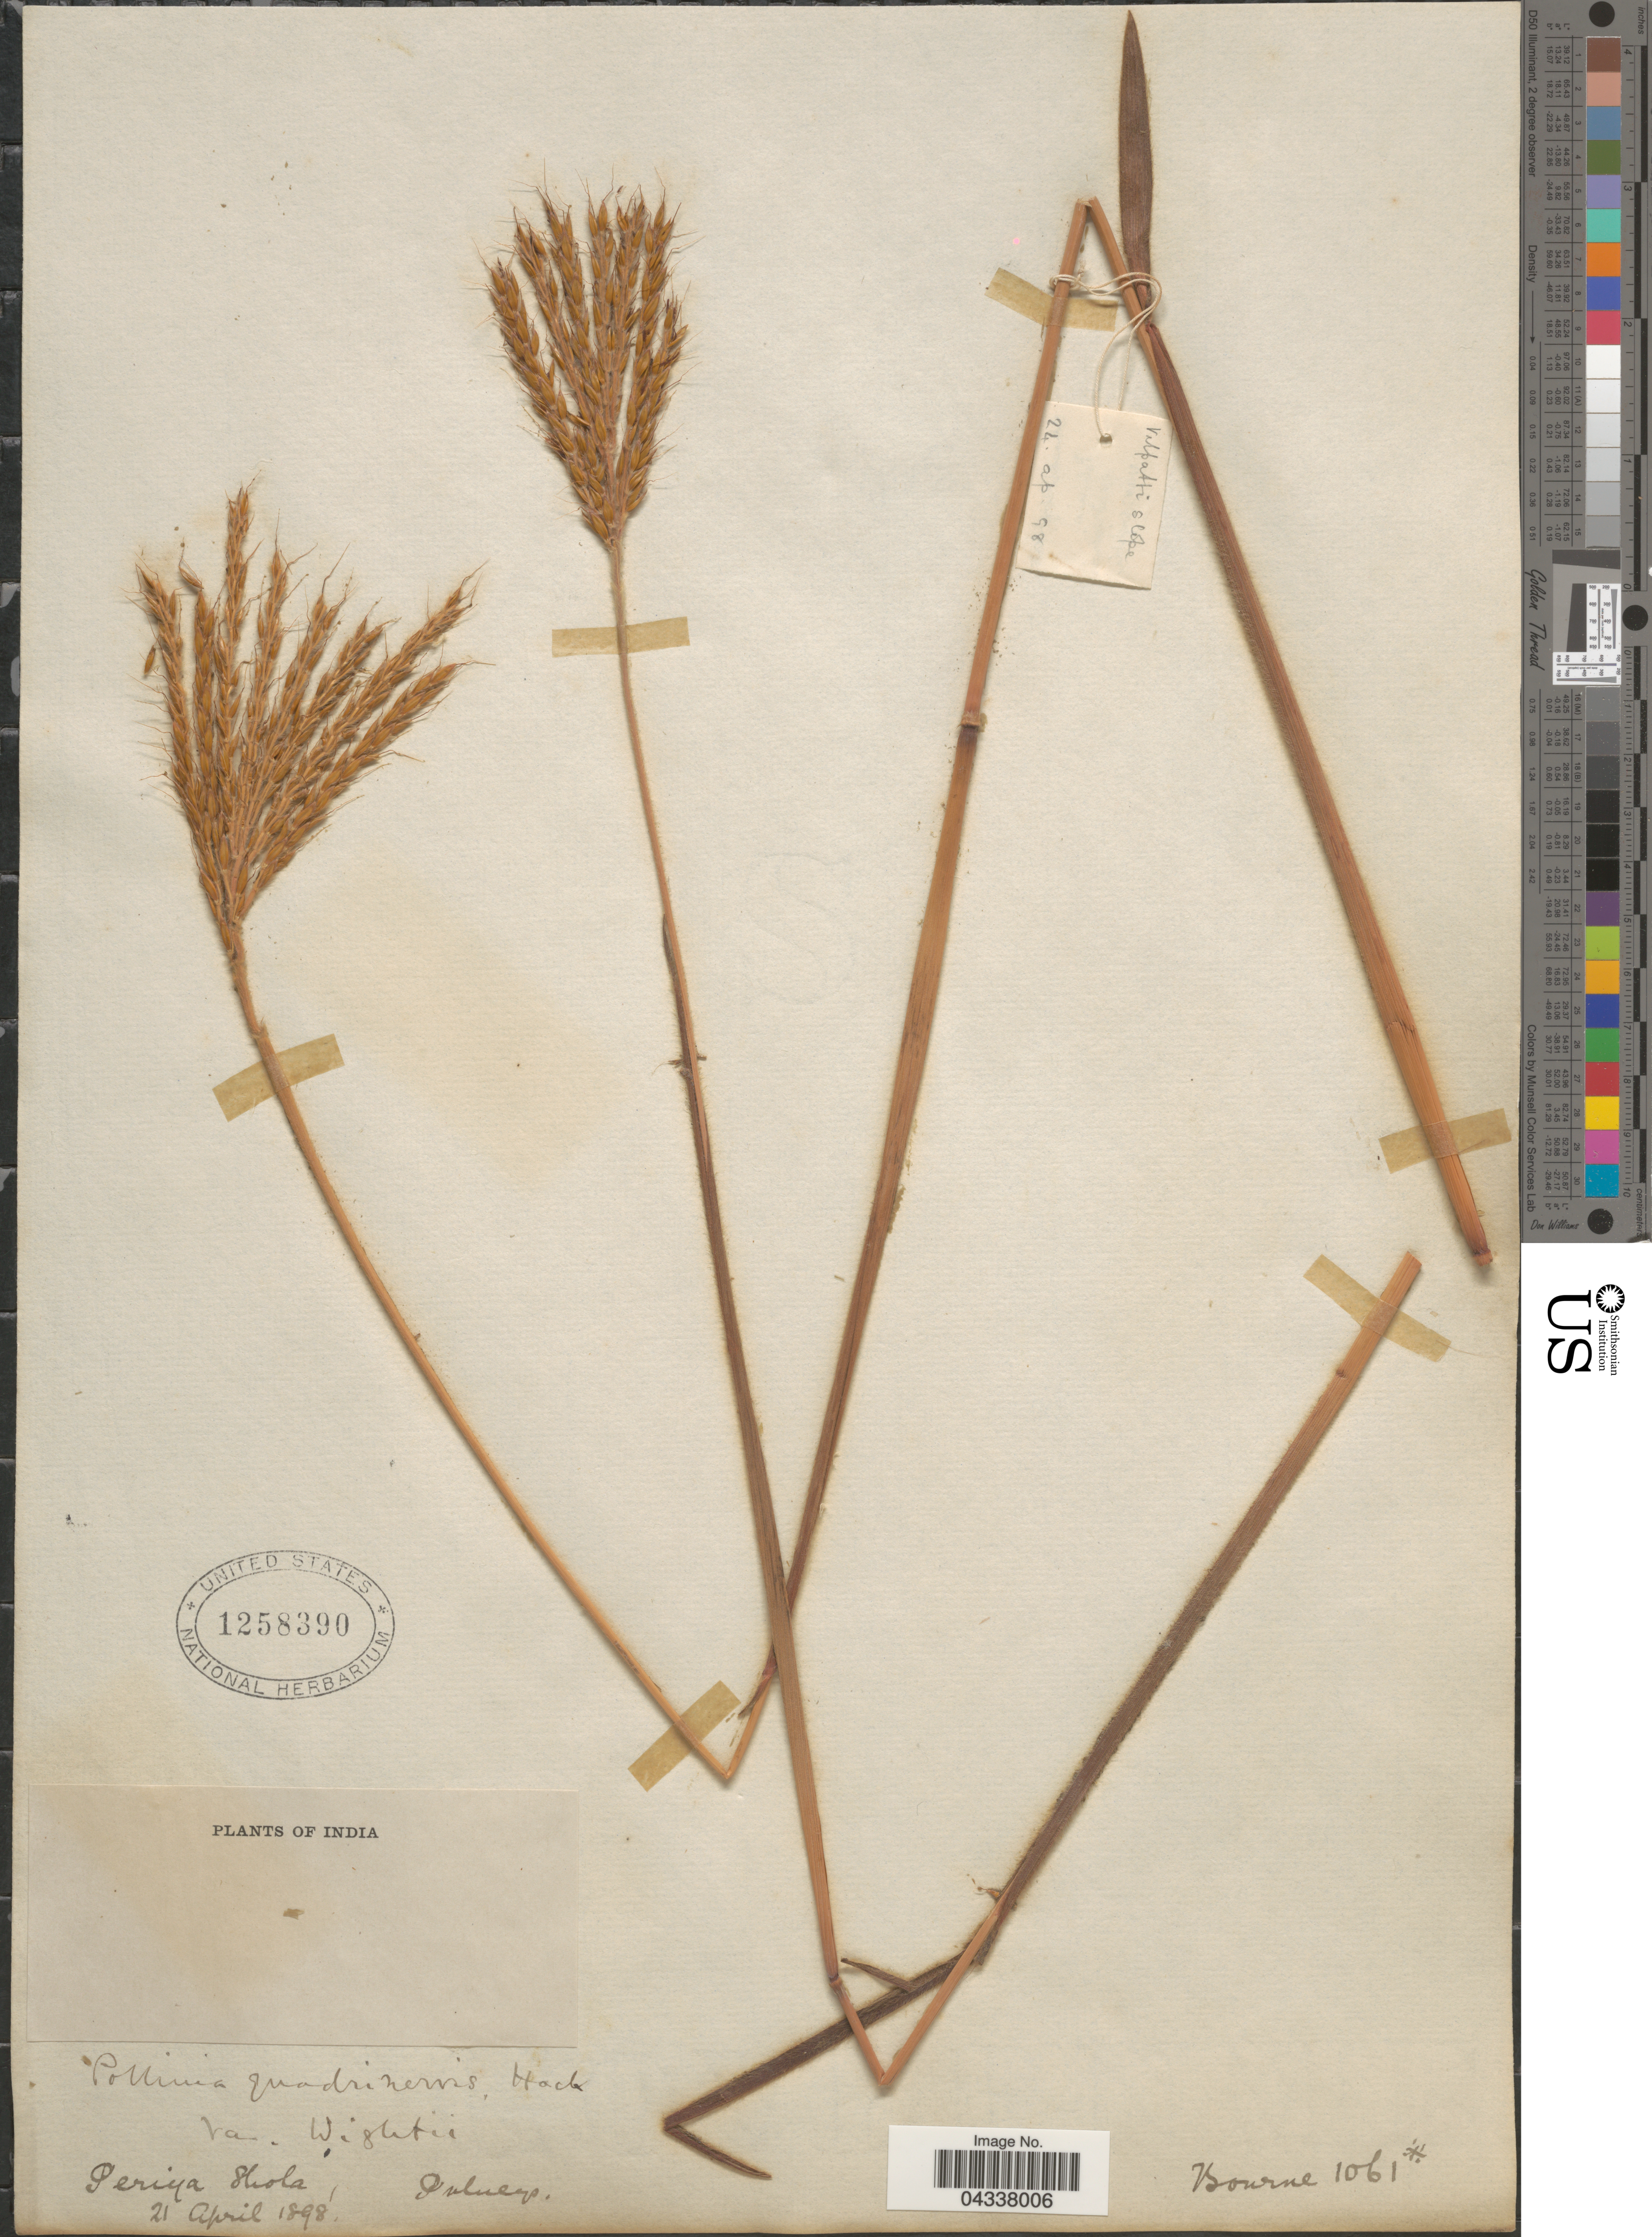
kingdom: Plantae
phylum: Tracheophyta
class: Liliopsida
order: Poales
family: Poaceae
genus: Pseudopogonatherum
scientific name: Pseudopogonatherum quadrinerve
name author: (Hack.) Ohwi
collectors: -- Bourne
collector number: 1061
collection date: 1898-04-21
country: India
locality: Periya Shola, Pulneys.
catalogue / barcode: US 1258390